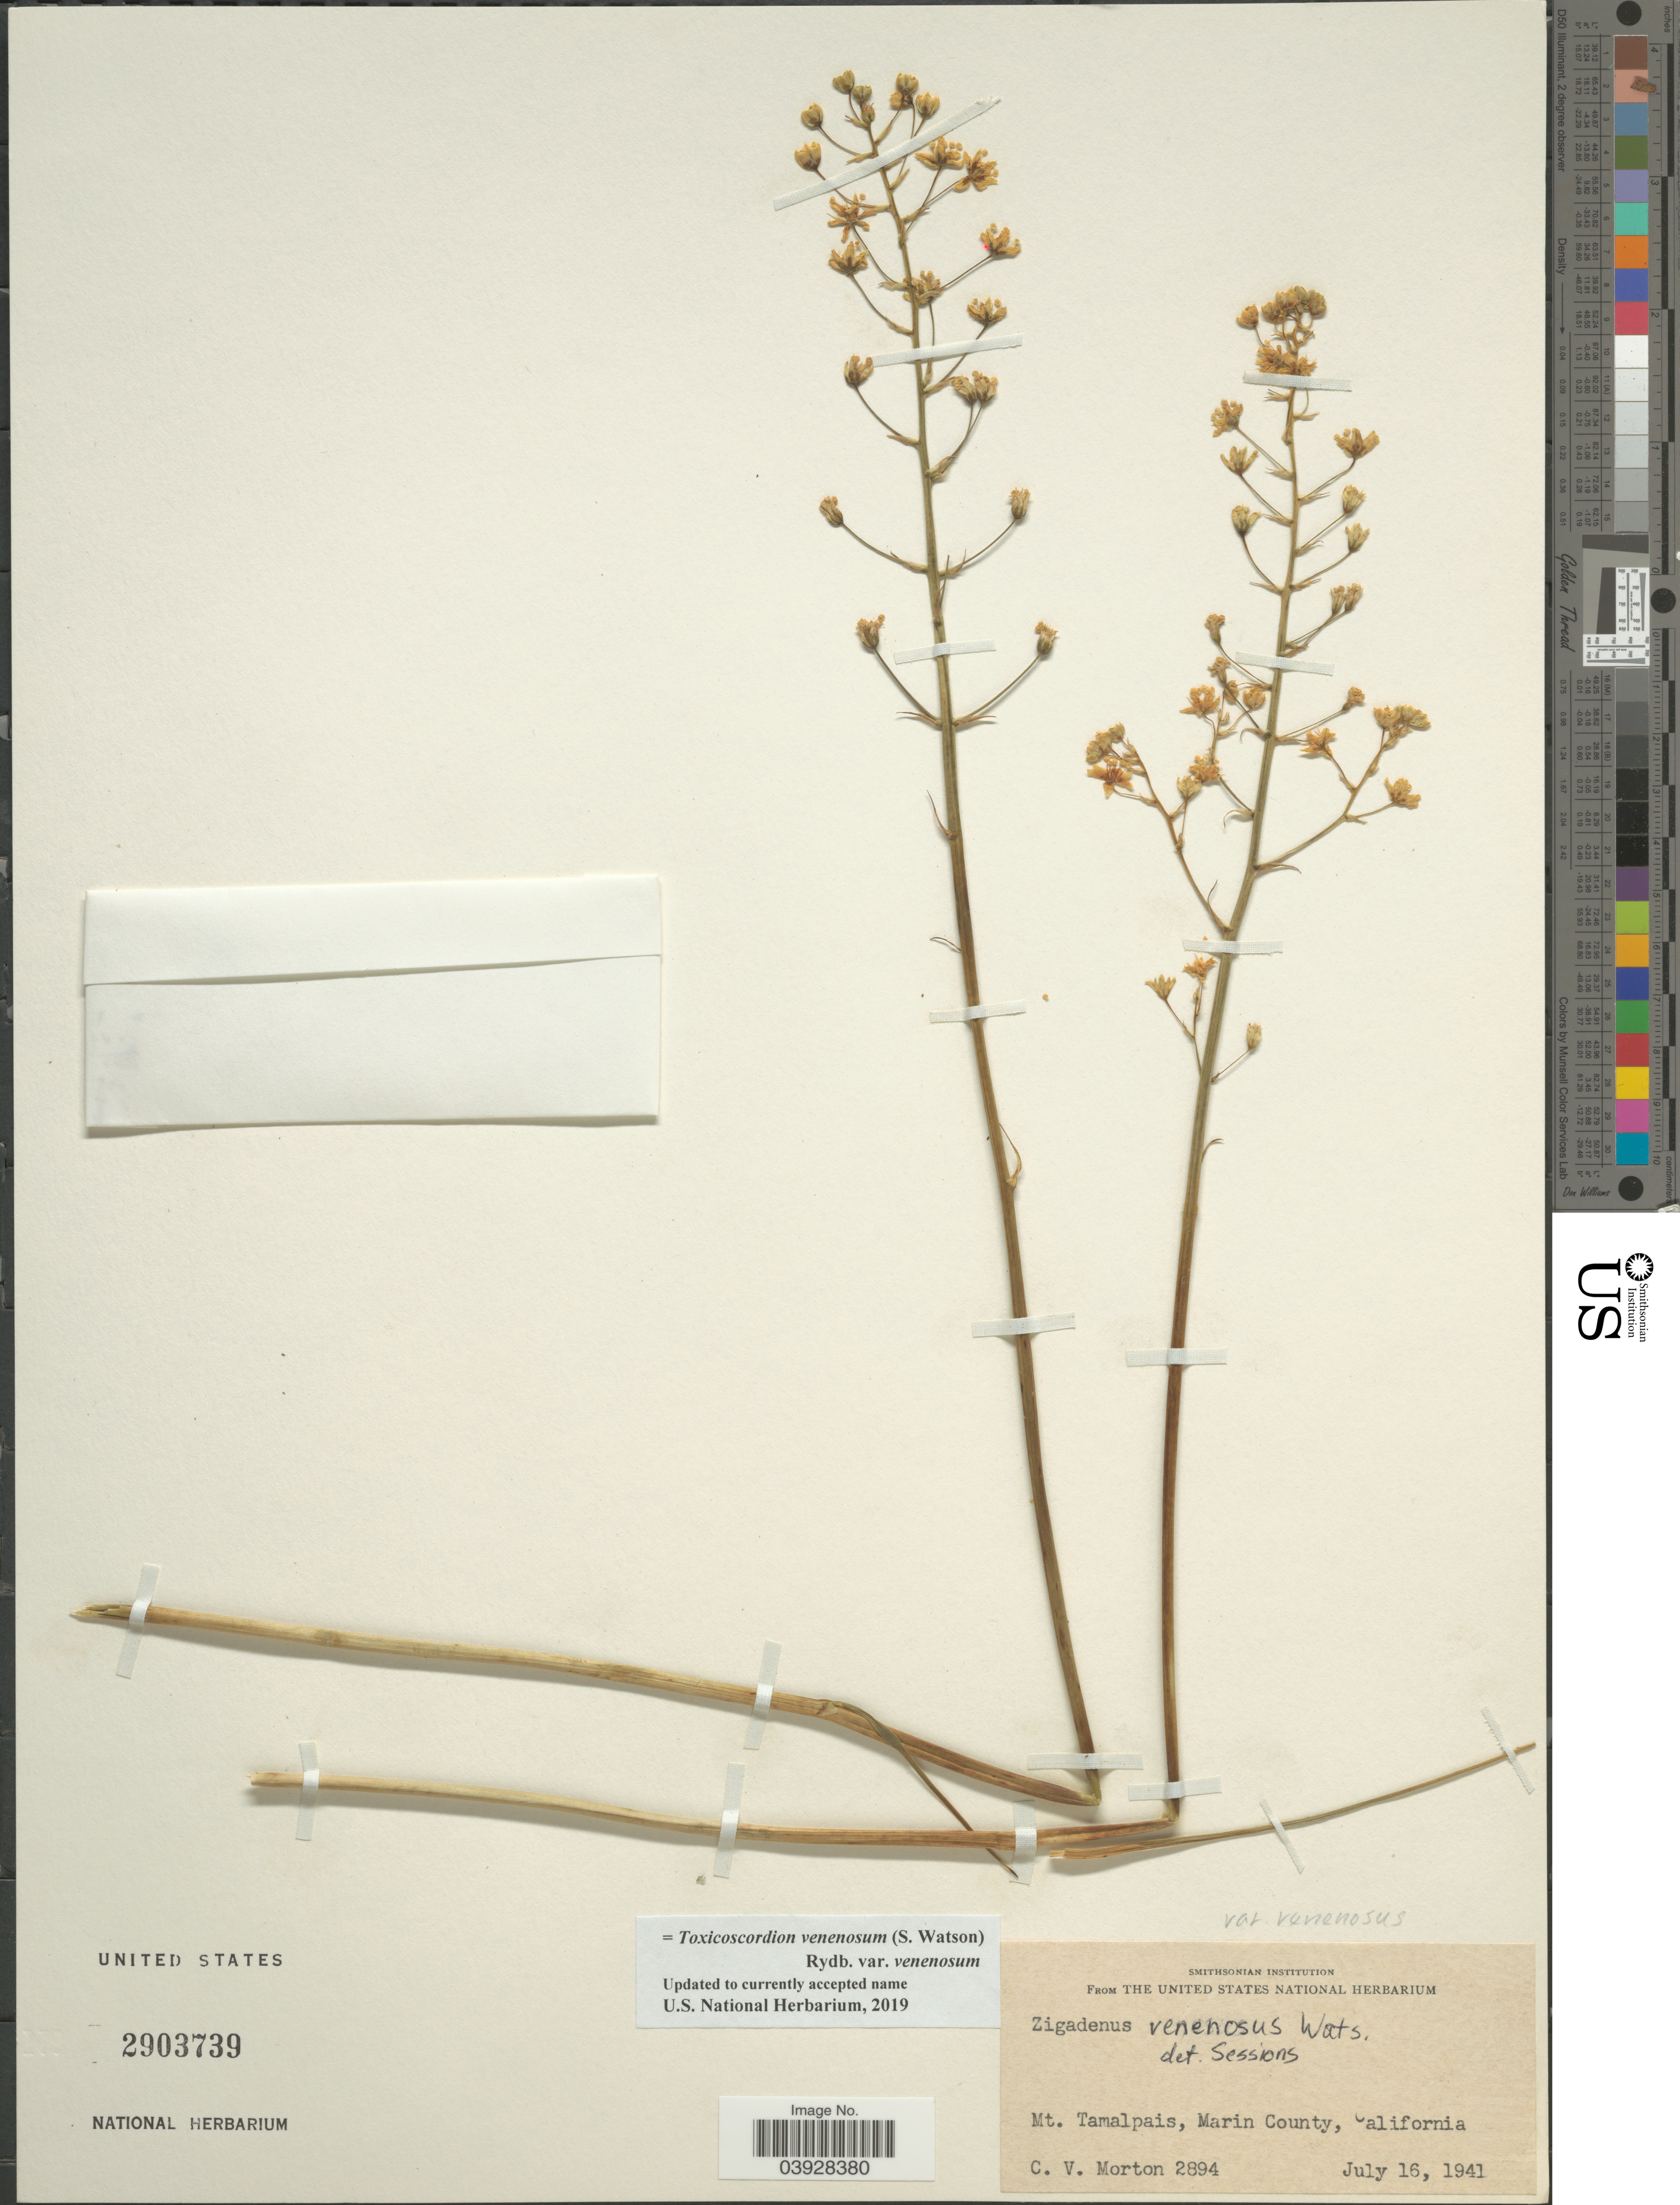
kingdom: Plantae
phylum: Tracheophyta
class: Liliopsida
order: Liliales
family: Melanthiaceae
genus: Toxicoscordion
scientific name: Toxicoscordion venenosum var. gramineum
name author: (Rydb.) Brasher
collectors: C. V. Morton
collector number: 2894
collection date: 1941-07-16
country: United States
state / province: California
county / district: Marin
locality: Mt. Tamalpais, Marin County.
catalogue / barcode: US 2903739